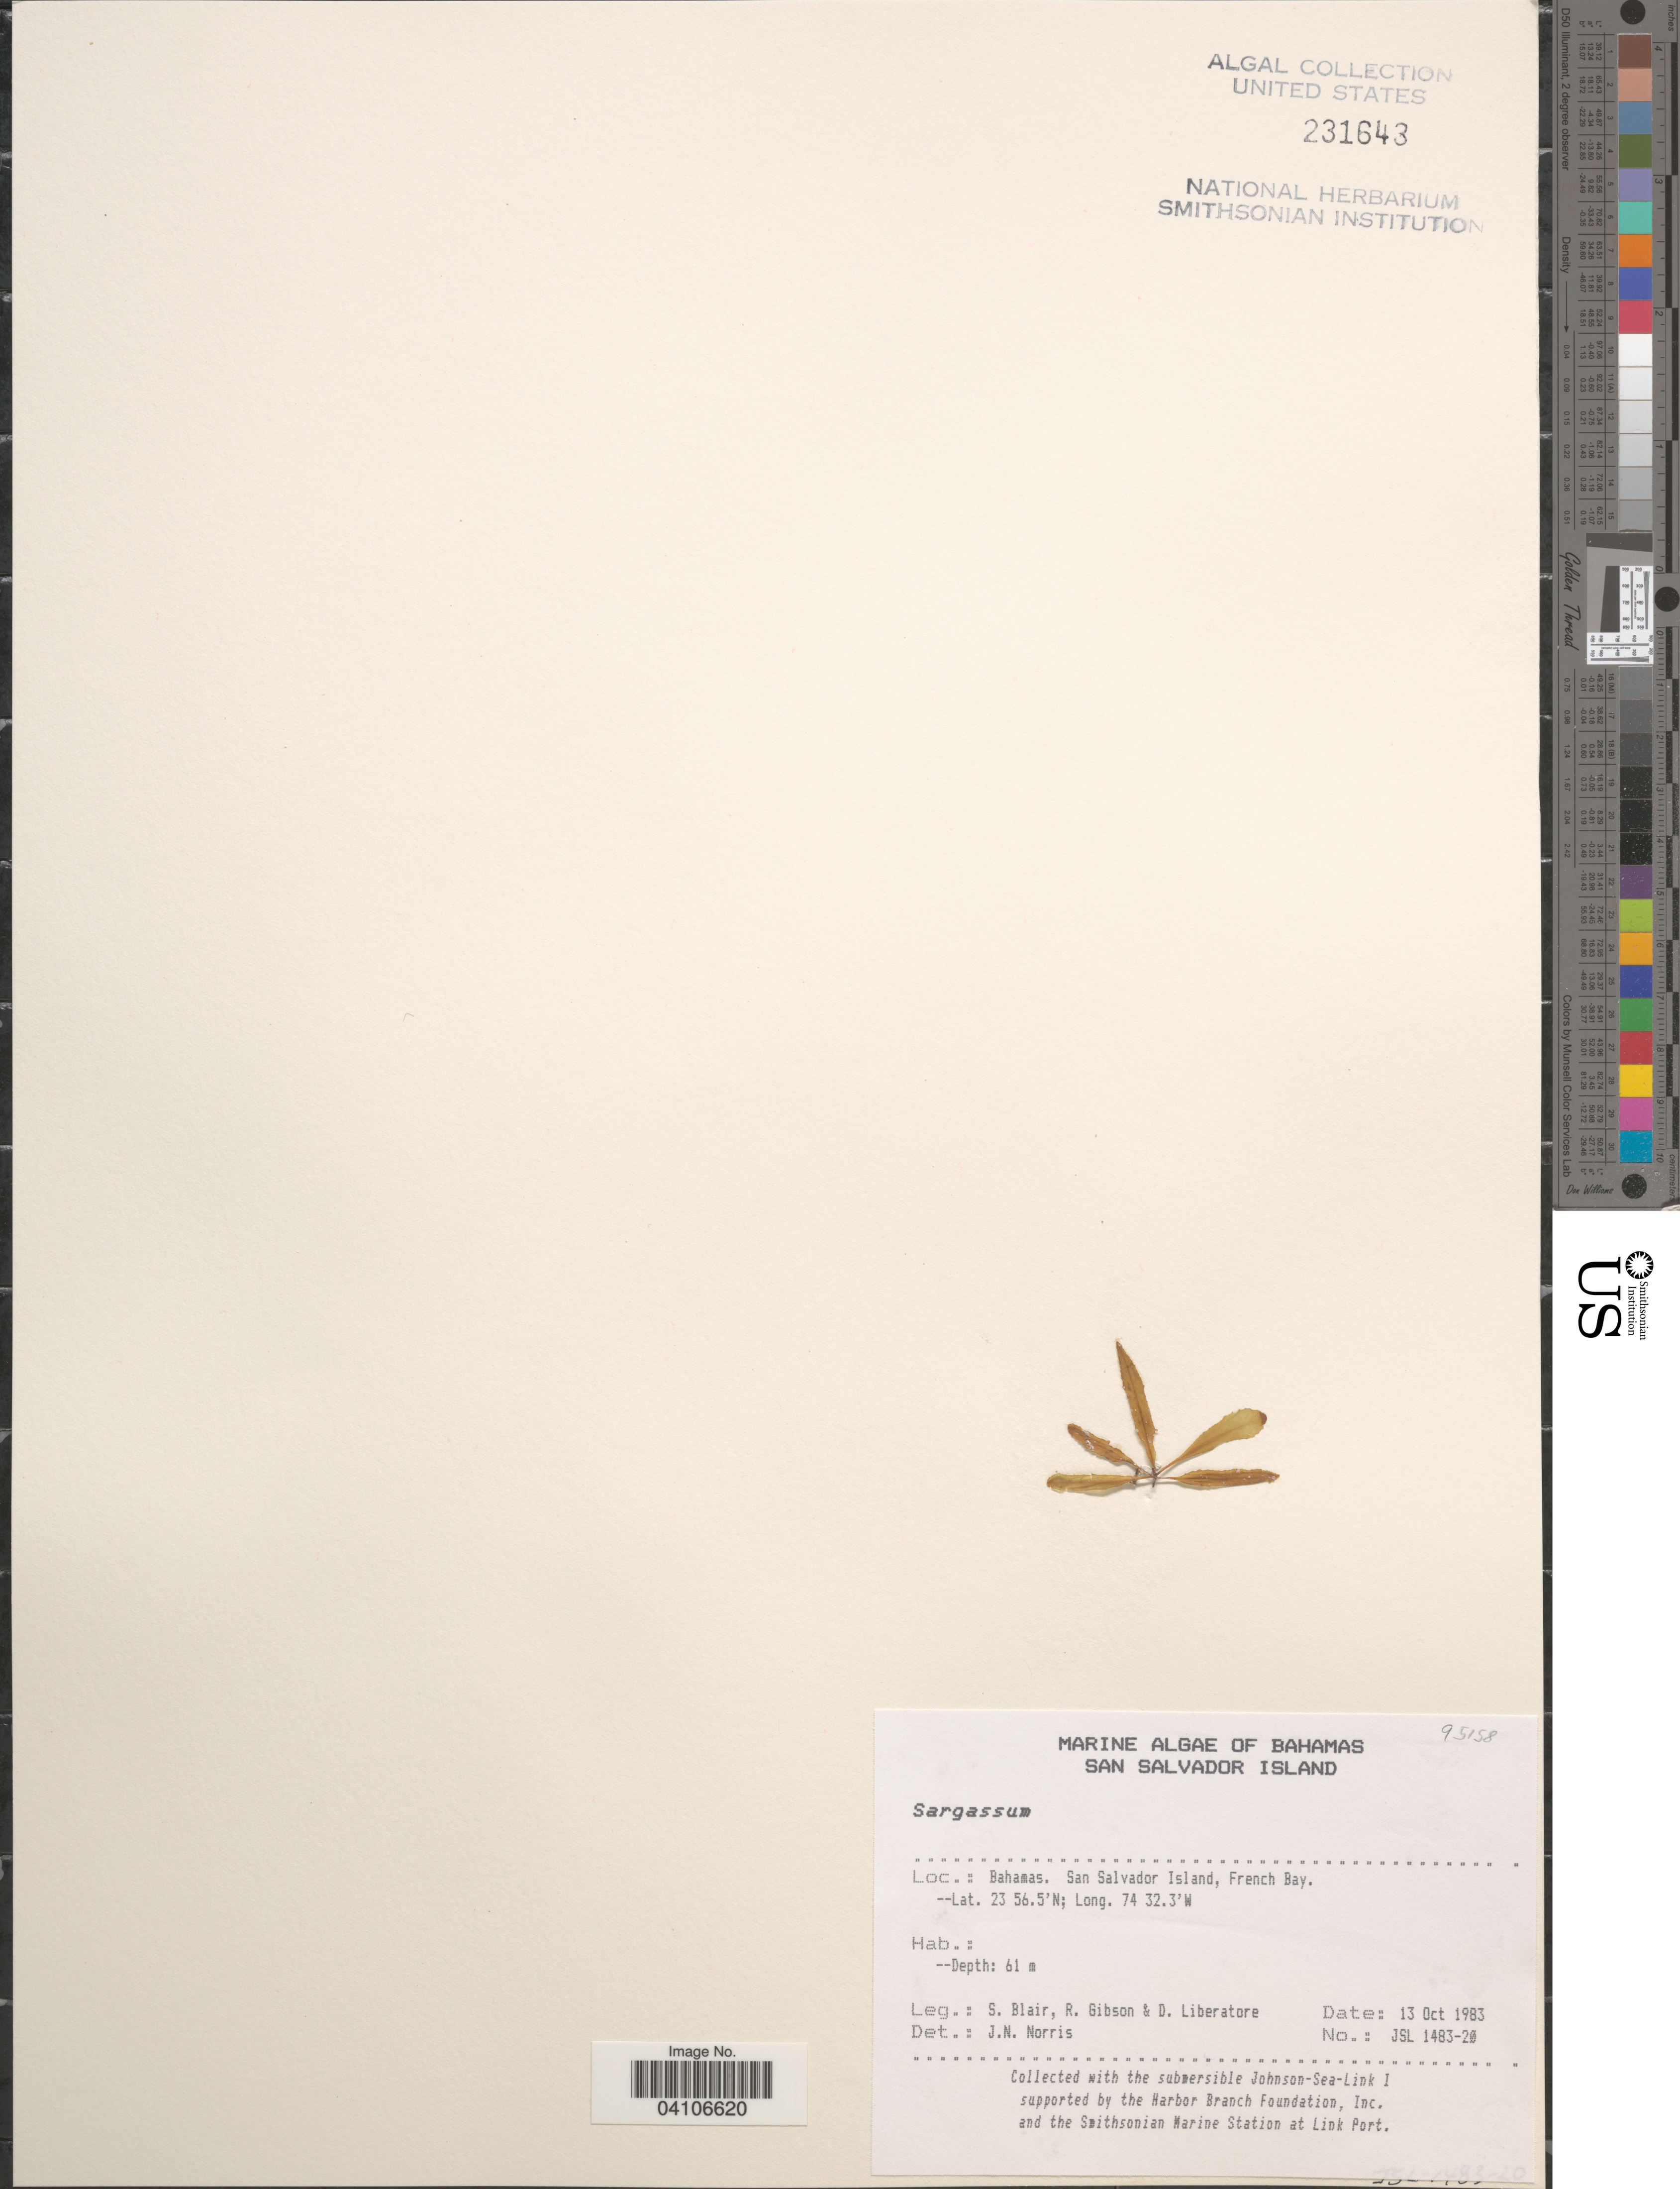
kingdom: Chromista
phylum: Ochrophyta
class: Phaeophyceae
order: Fucales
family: Sargassaceae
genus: Sargassum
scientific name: Sargassum sp.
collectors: S. M. Blair, R. Gibson & D. Liberatore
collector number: JSL 1483-20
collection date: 1983-10-13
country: Bahamas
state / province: San Salvador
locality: San Salvador Island, Fernandez Bay.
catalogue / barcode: US 231643